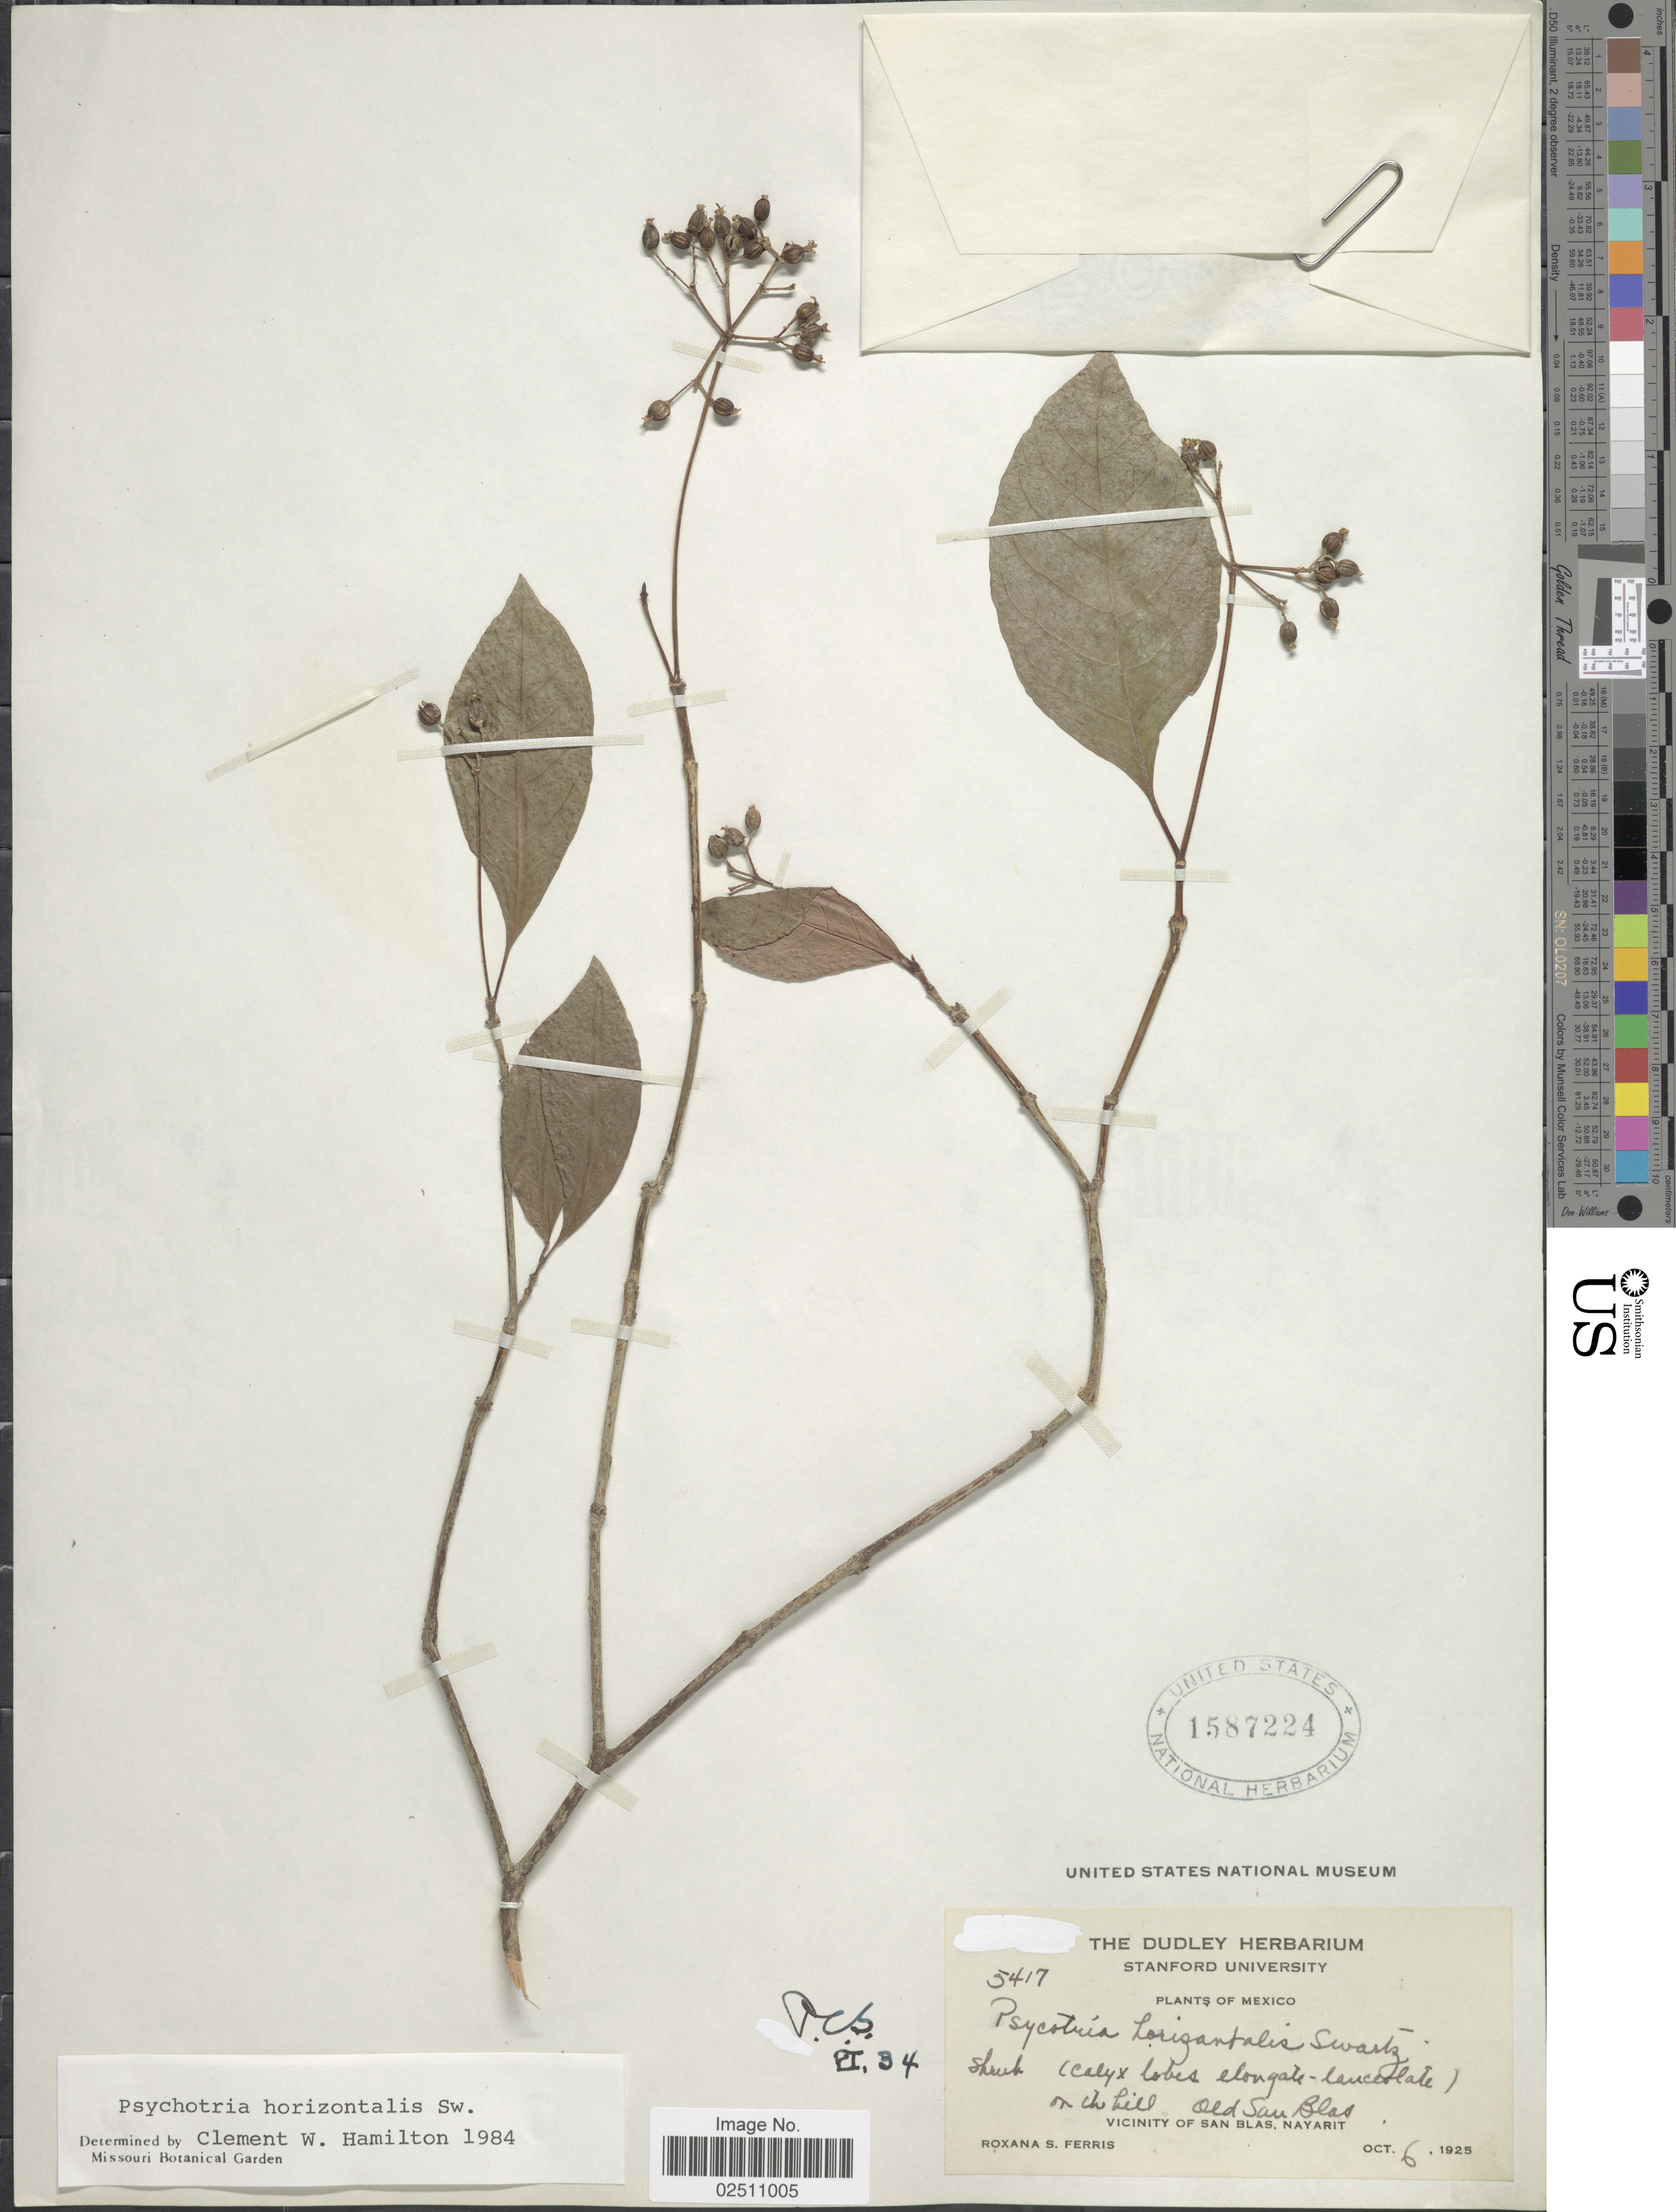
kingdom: Plantae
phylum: Tracheophyta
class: Magnoliopsida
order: Gentianales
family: Rubiaceae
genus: Psychotria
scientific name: Psychotria horizontalis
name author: Sw.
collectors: R. S. Ferris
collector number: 5417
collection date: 1925-10-06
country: Mexico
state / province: Nayarit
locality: On the hill, Old San Blas, Vicinity of San Blas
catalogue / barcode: US 1587224